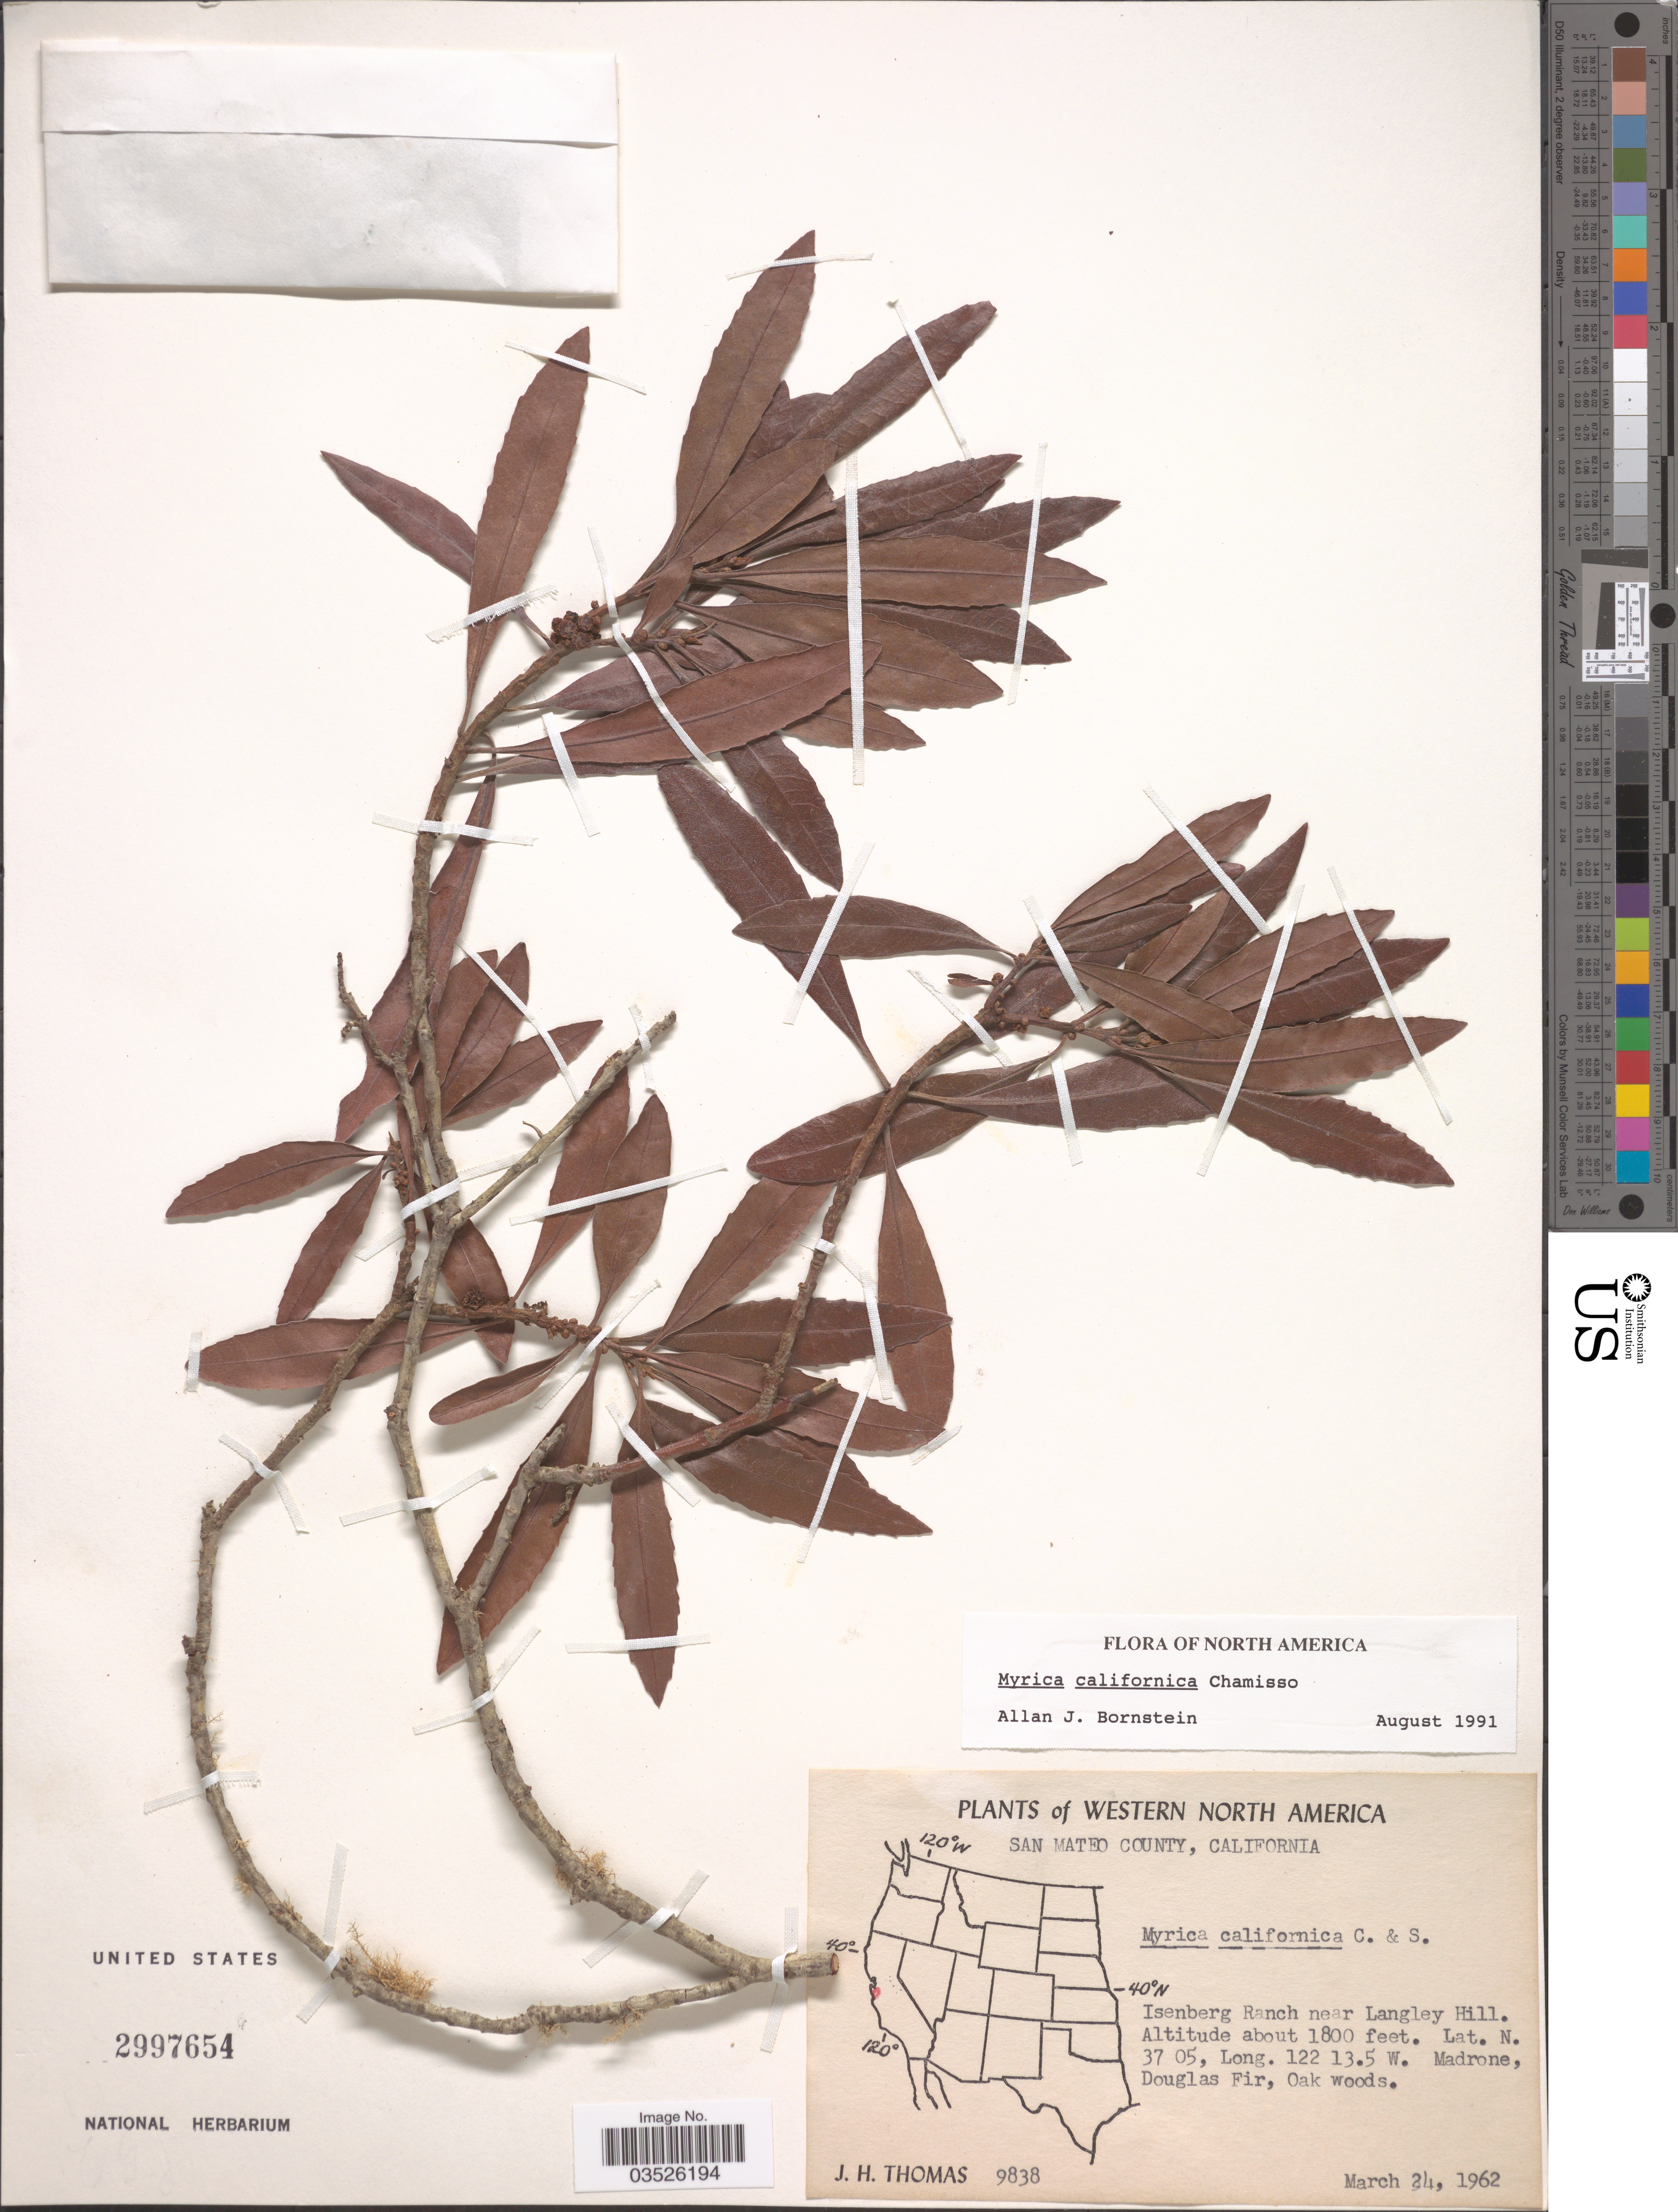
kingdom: Plantae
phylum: Tracheophyta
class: Magnoliopsida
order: Fagales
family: Myricaceae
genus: Morella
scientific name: Morella californica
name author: (Cham.) Wilbur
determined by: Strong, Mark T., (BOT), Smithsonian Institution - National Museum of Natural History (UNITED STATES)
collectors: J. H. Thomas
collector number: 9838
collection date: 1962-03-24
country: United States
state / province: California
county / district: San Mateo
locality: Western North America. San Mateo County. Isenberg Ranch near Langley Hill. Madrone, Douglas Fir, Oak woods.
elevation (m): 549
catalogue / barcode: US 2997654